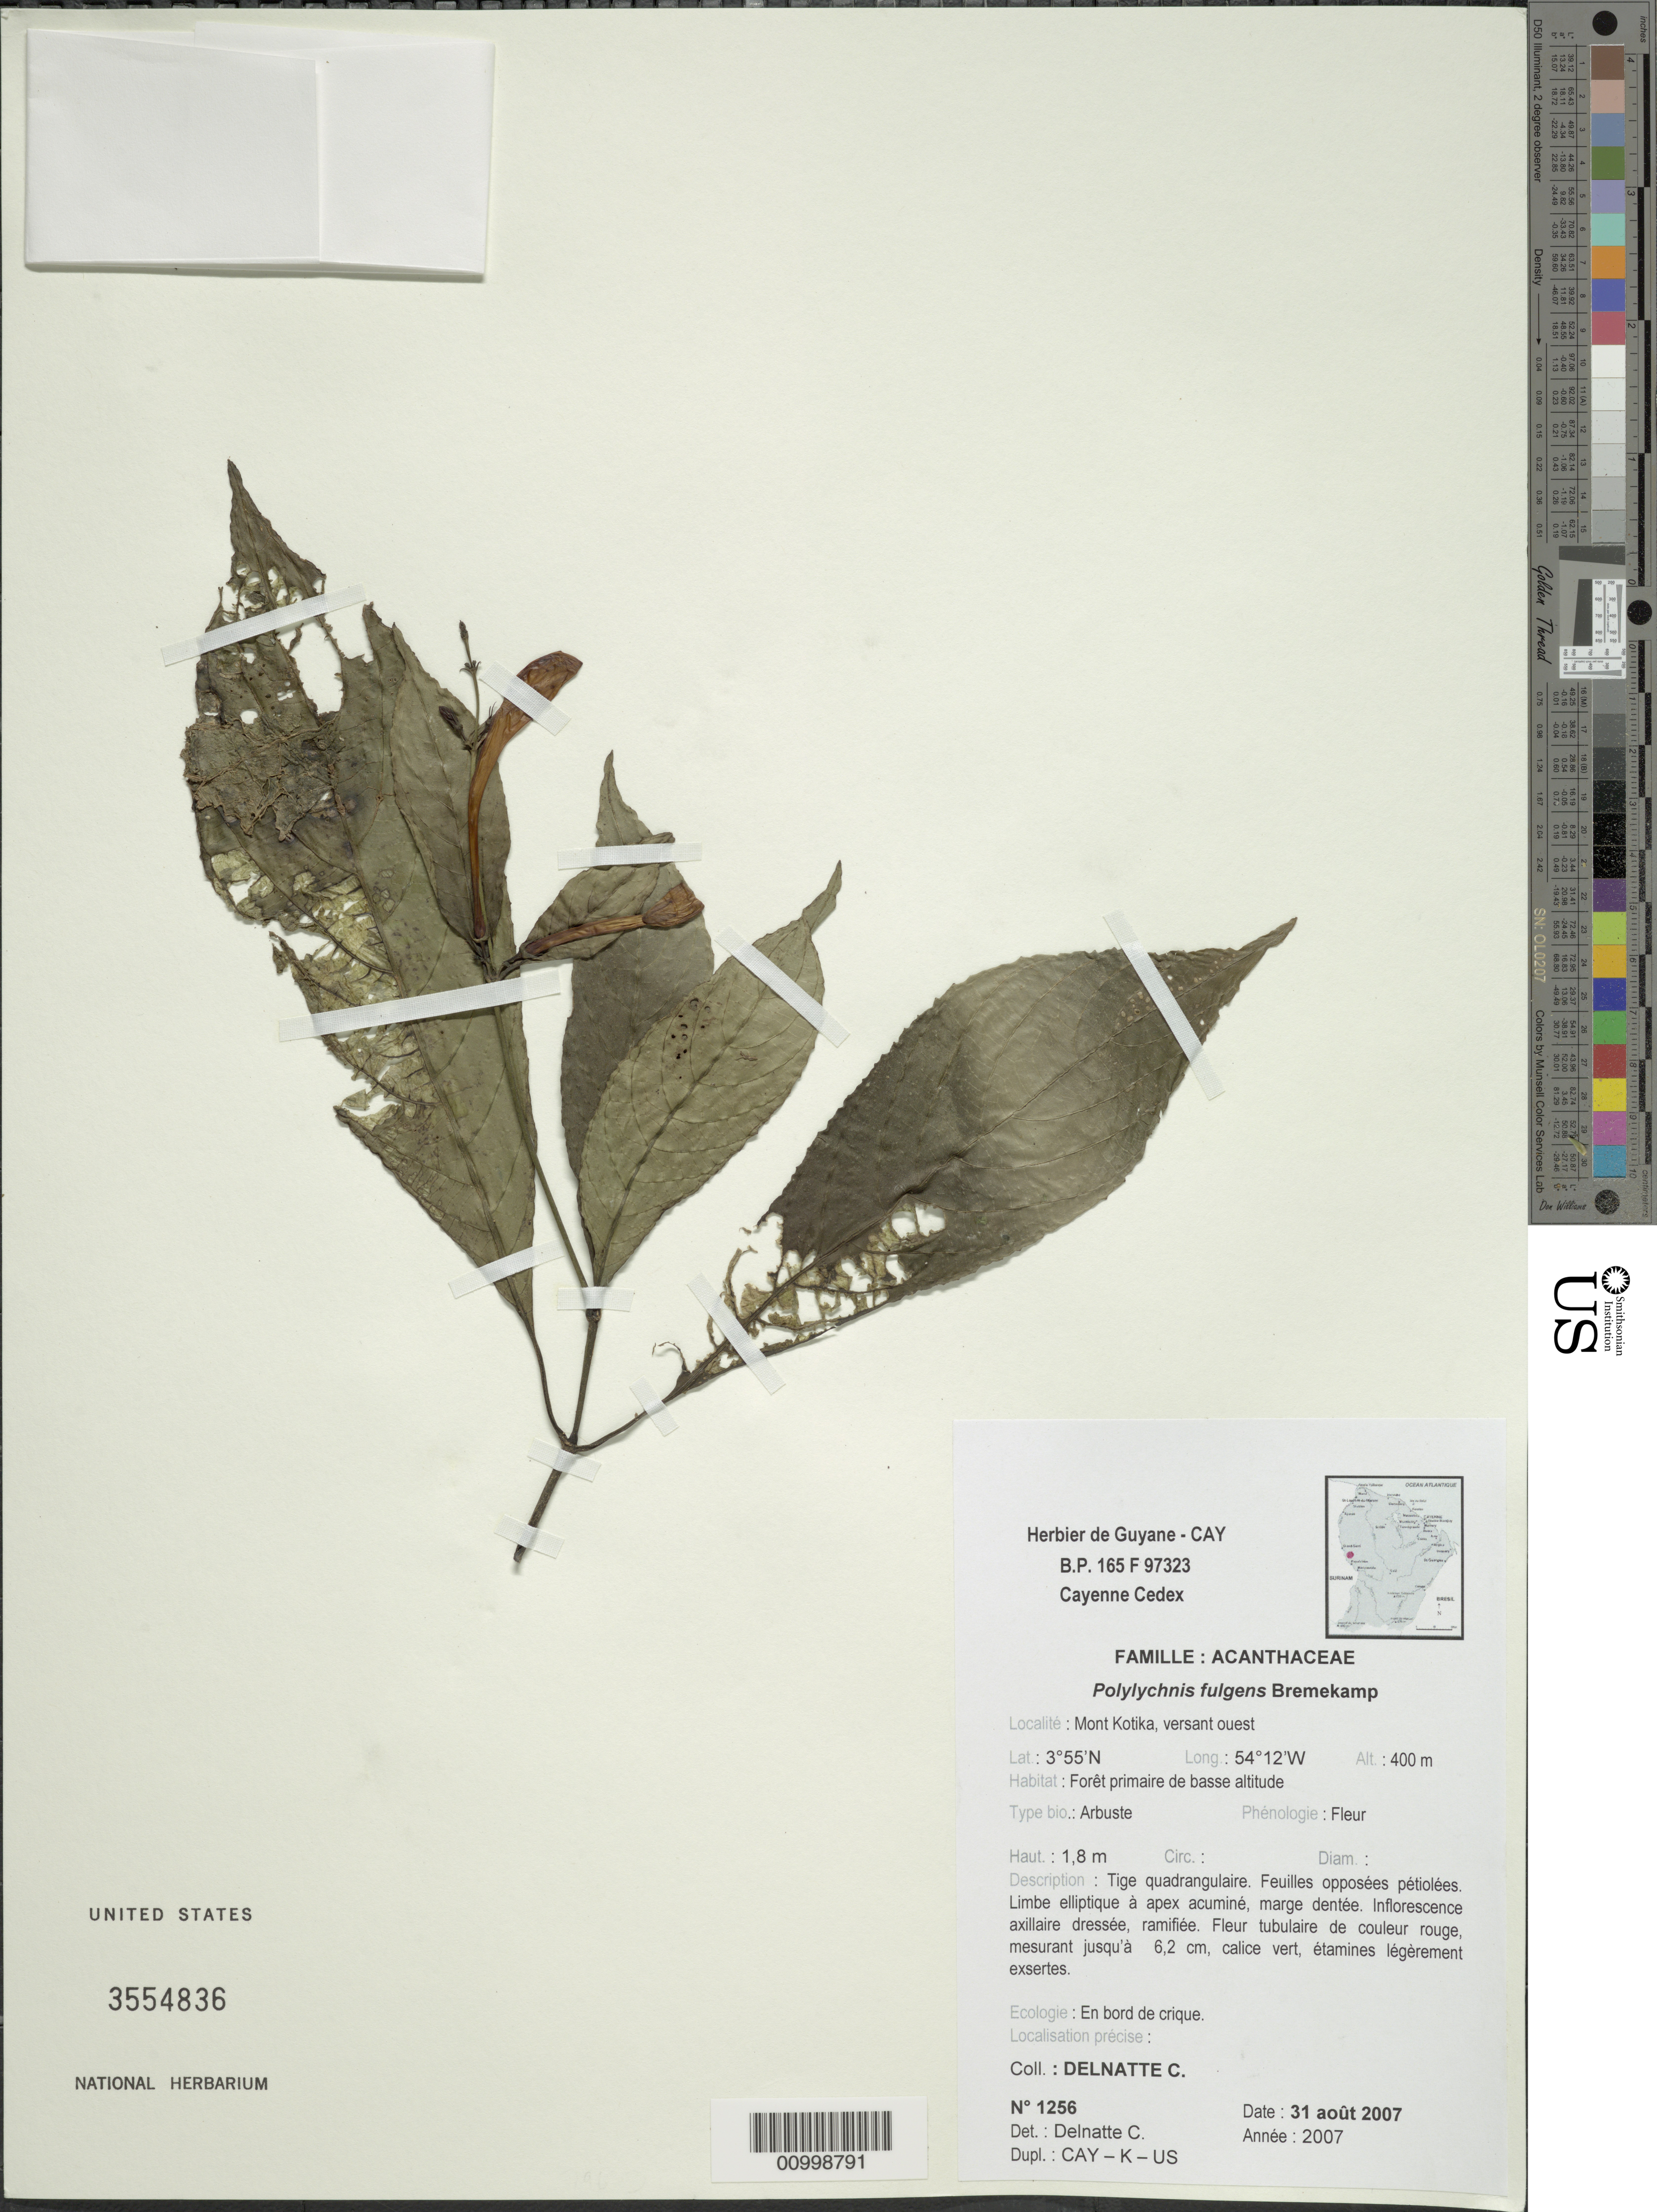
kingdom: Plantae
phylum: Tracheophyta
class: Magnoliopsida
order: Lamiales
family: Acanthaceae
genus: Polylychnis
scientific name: Polylychnis fulgens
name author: Bremek.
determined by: Delnatte, C.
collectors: C. Delnatte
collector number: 1256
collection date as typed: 31-Aug-07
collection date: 2007-08-31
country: French Guiana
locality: Mont Kotika, versant ouest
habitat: Foret primaire de basse altitude. En bord de crique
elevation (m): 400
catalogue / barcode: US 3554836